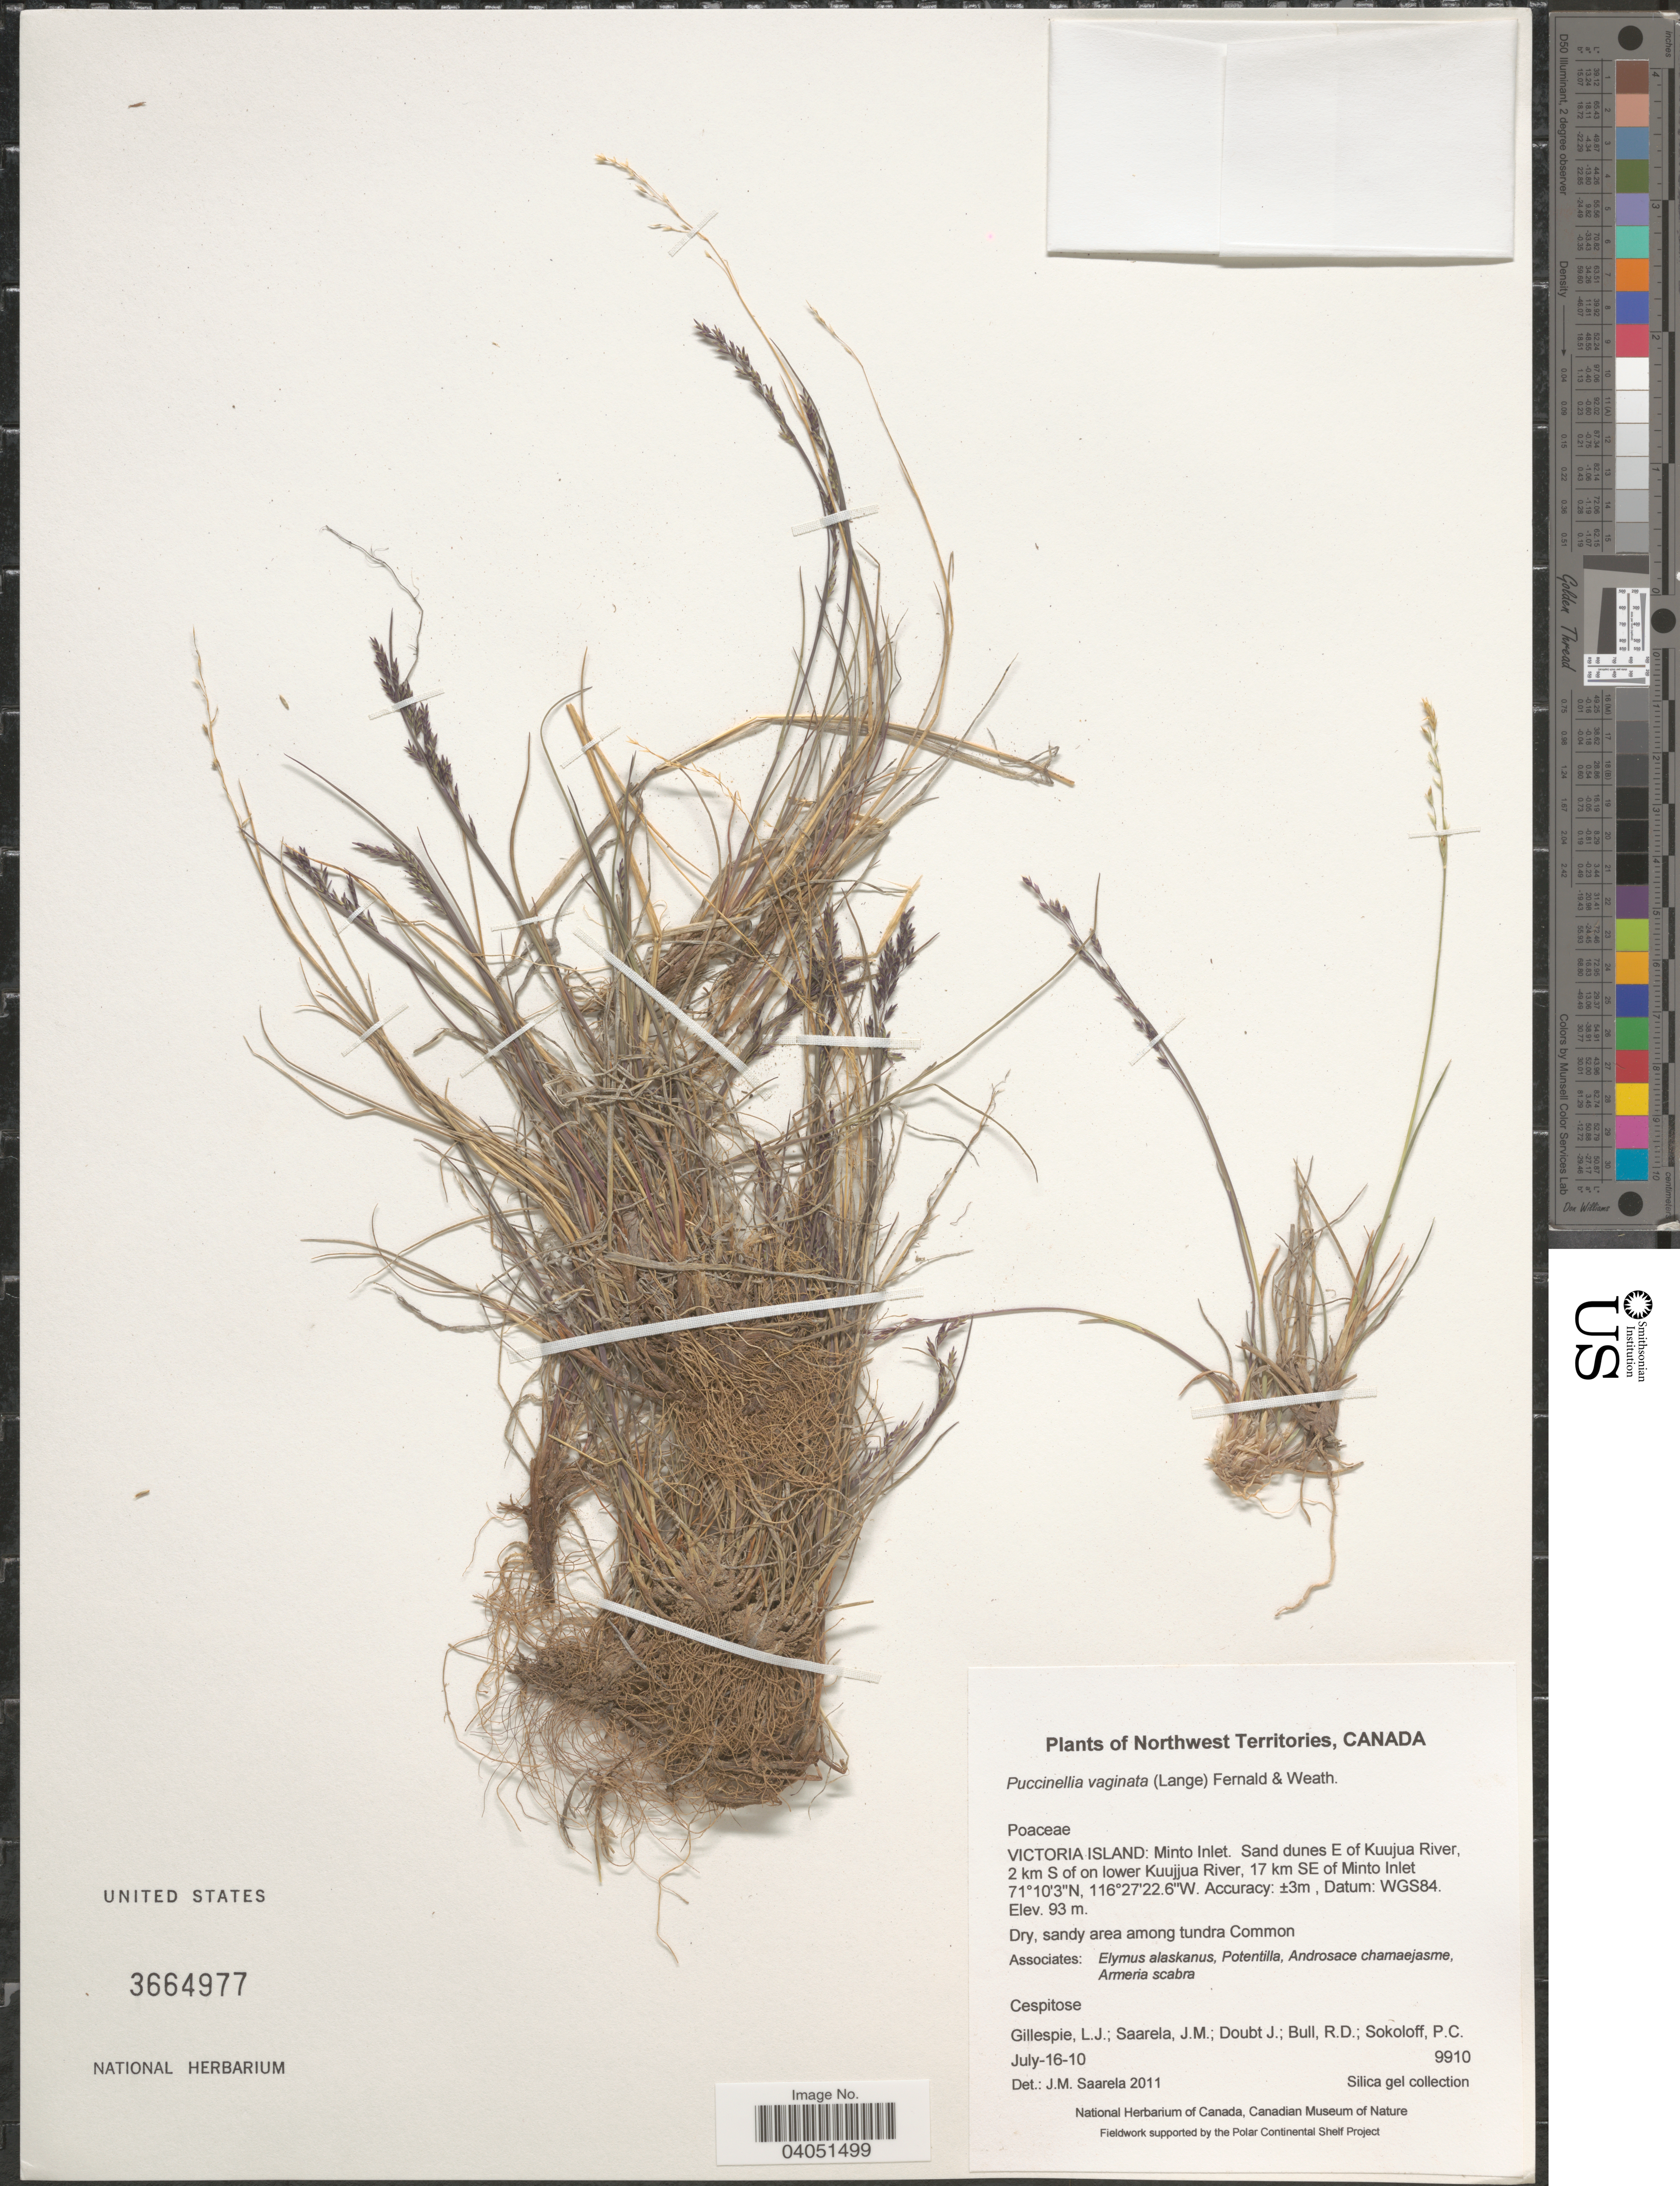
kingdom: Plantae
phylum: Tracheophyta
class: Liliopsida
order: Poales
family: Poaceae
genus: Puccinellia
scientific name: Puccinellia vaginata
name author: (Lange) Fernald & Weath.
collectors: L. Gillespie, J. Saarela, J. Doubt, R. Bull & P. Sokoloff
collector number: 9910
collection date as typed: Transcribed d/m/y: 16/7/10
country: Canada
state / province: Northwest Territories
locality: Victoria Island: Minto Inlet. Sand dunes E of Kuujua River, 2 km S of on lower Kuujjua River, 17 km SE of Minto Inlet. WGS84.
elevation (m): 93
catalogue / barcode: US 3664977